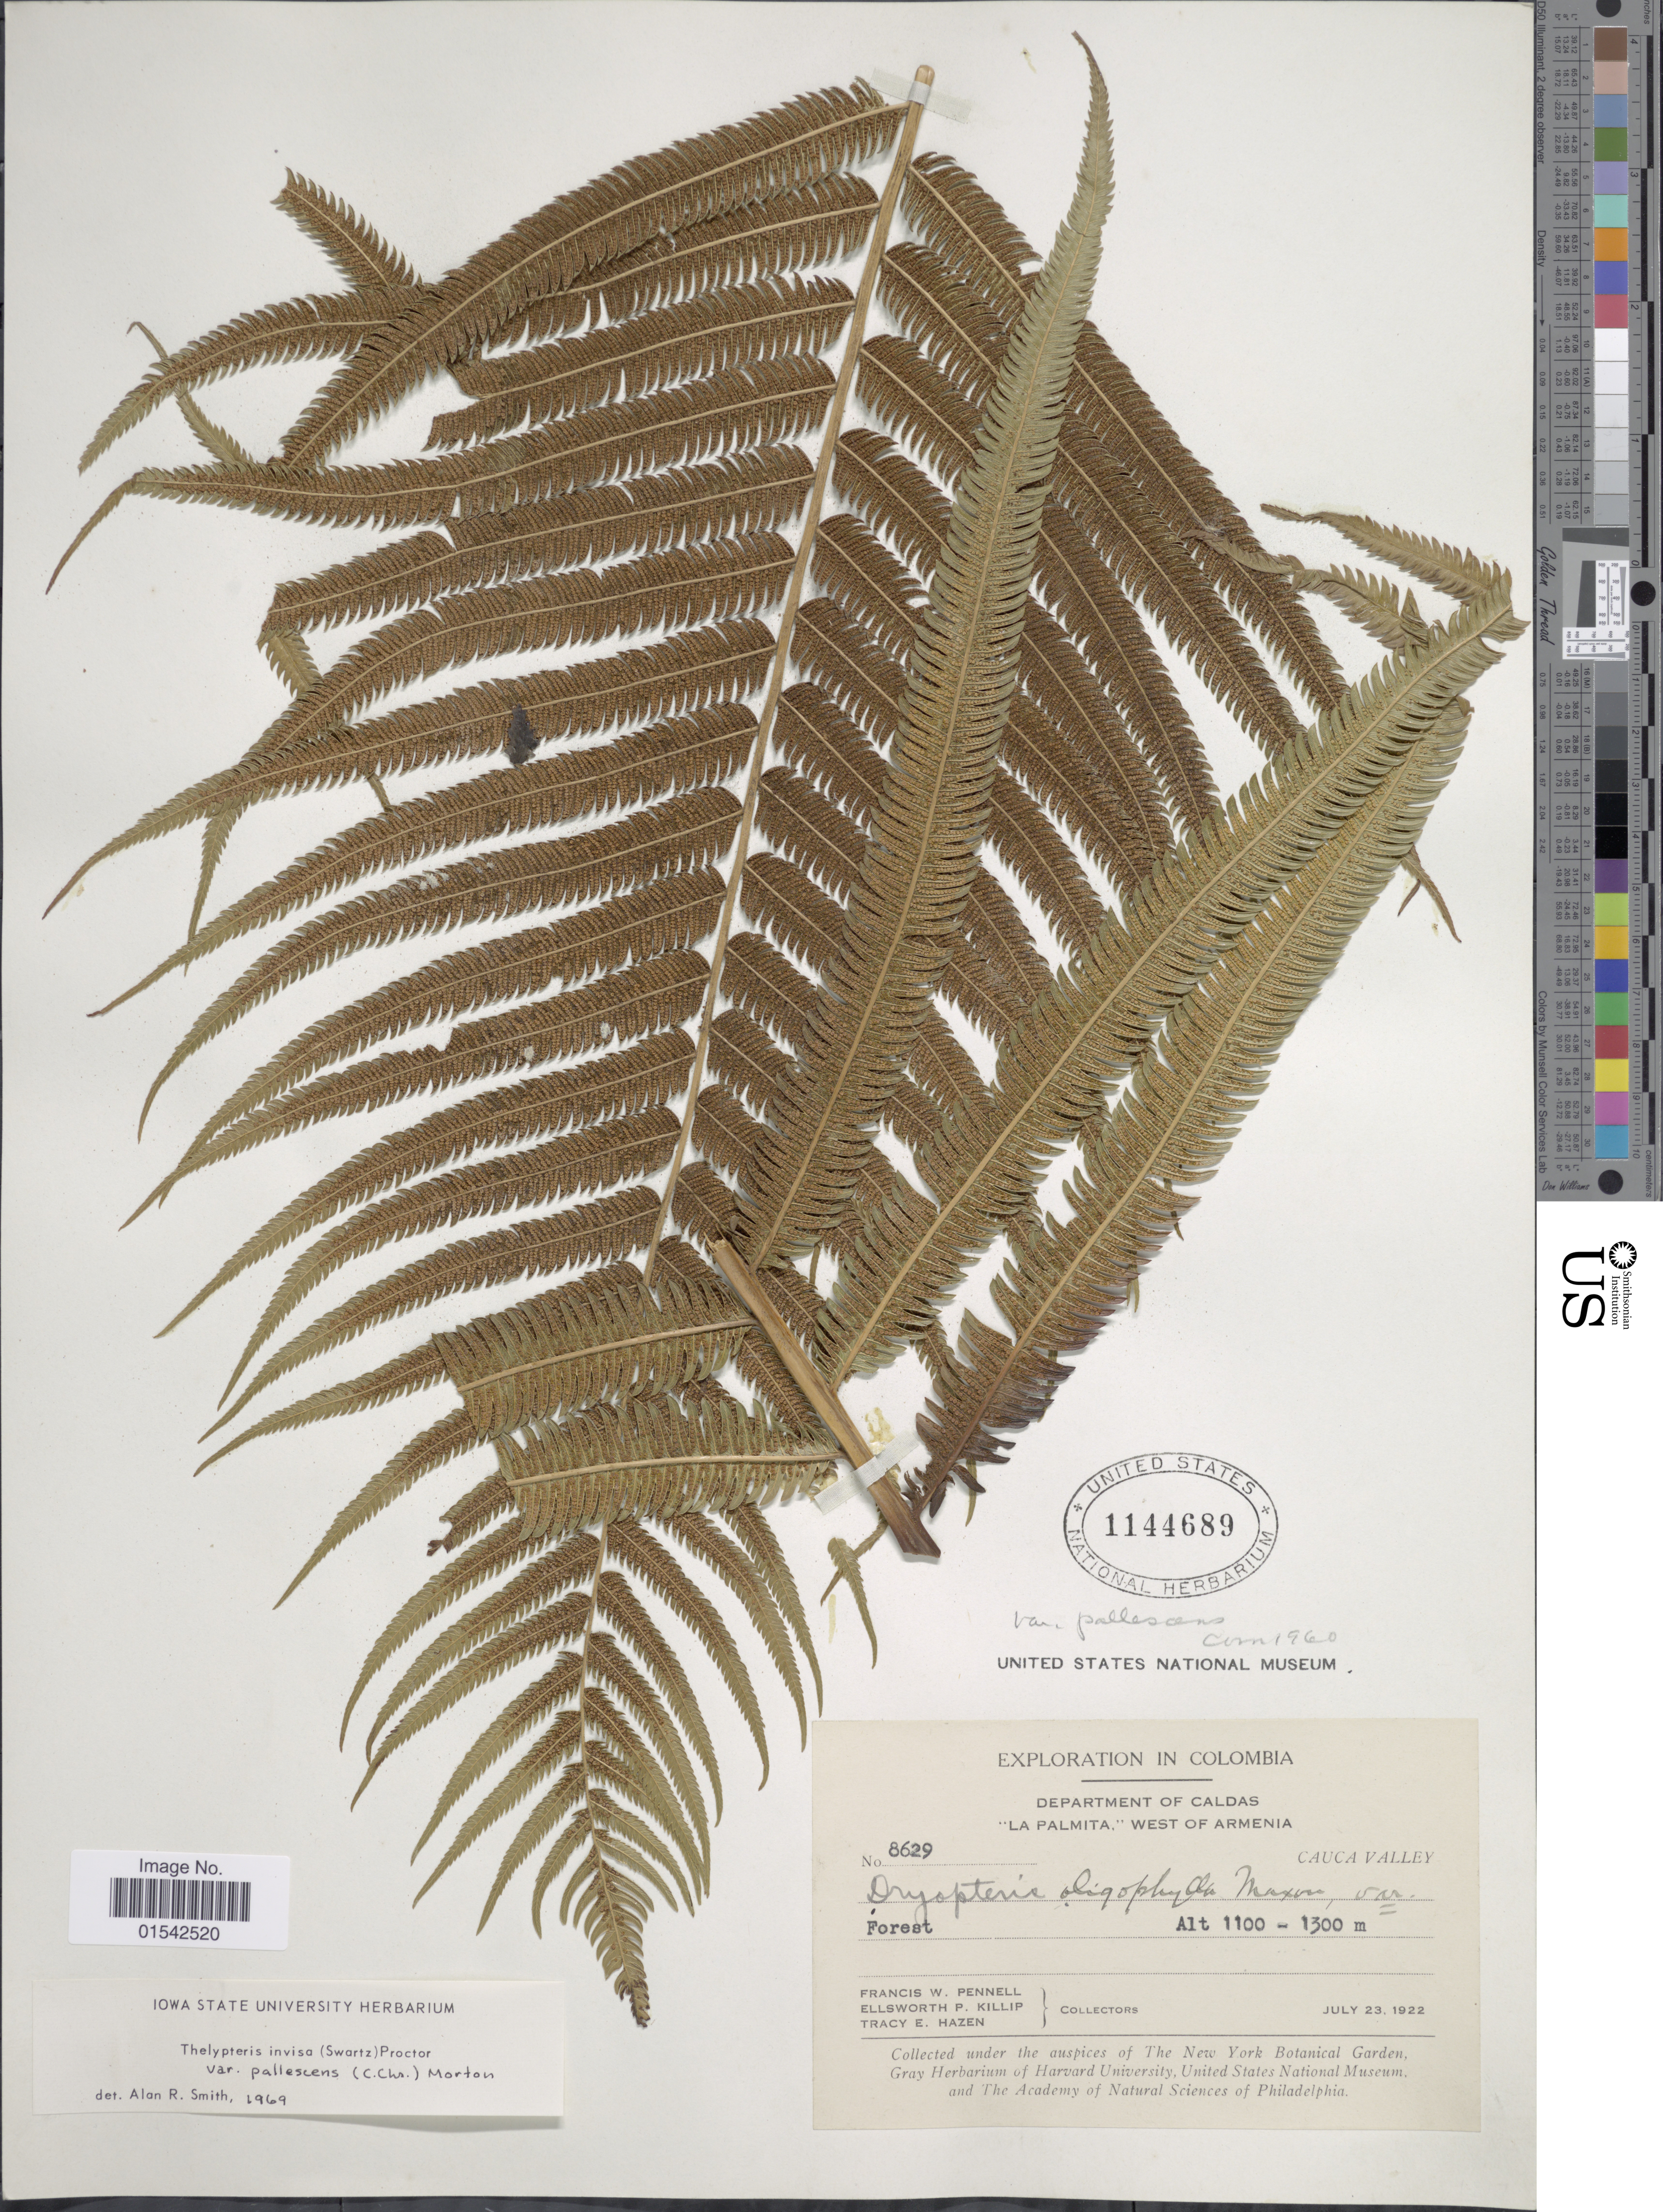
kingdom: Plantae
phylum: Tracheophyta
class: Polypodiopsida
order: Polypodiales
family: Thelypteridaceae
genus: Cyclosorus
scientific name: Cyclosorus grandis (A.R. Sm.) var. pallescens (C. Chr.) comb. ined.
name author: (A.R. Sm.)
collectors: F. W. Pennell, E. P. Killip & T. E. Hazen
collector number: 8629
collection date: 1922-07-23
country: Colombia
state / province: Caldas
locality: La Palmita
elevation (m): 1100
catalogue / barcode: US 1144689